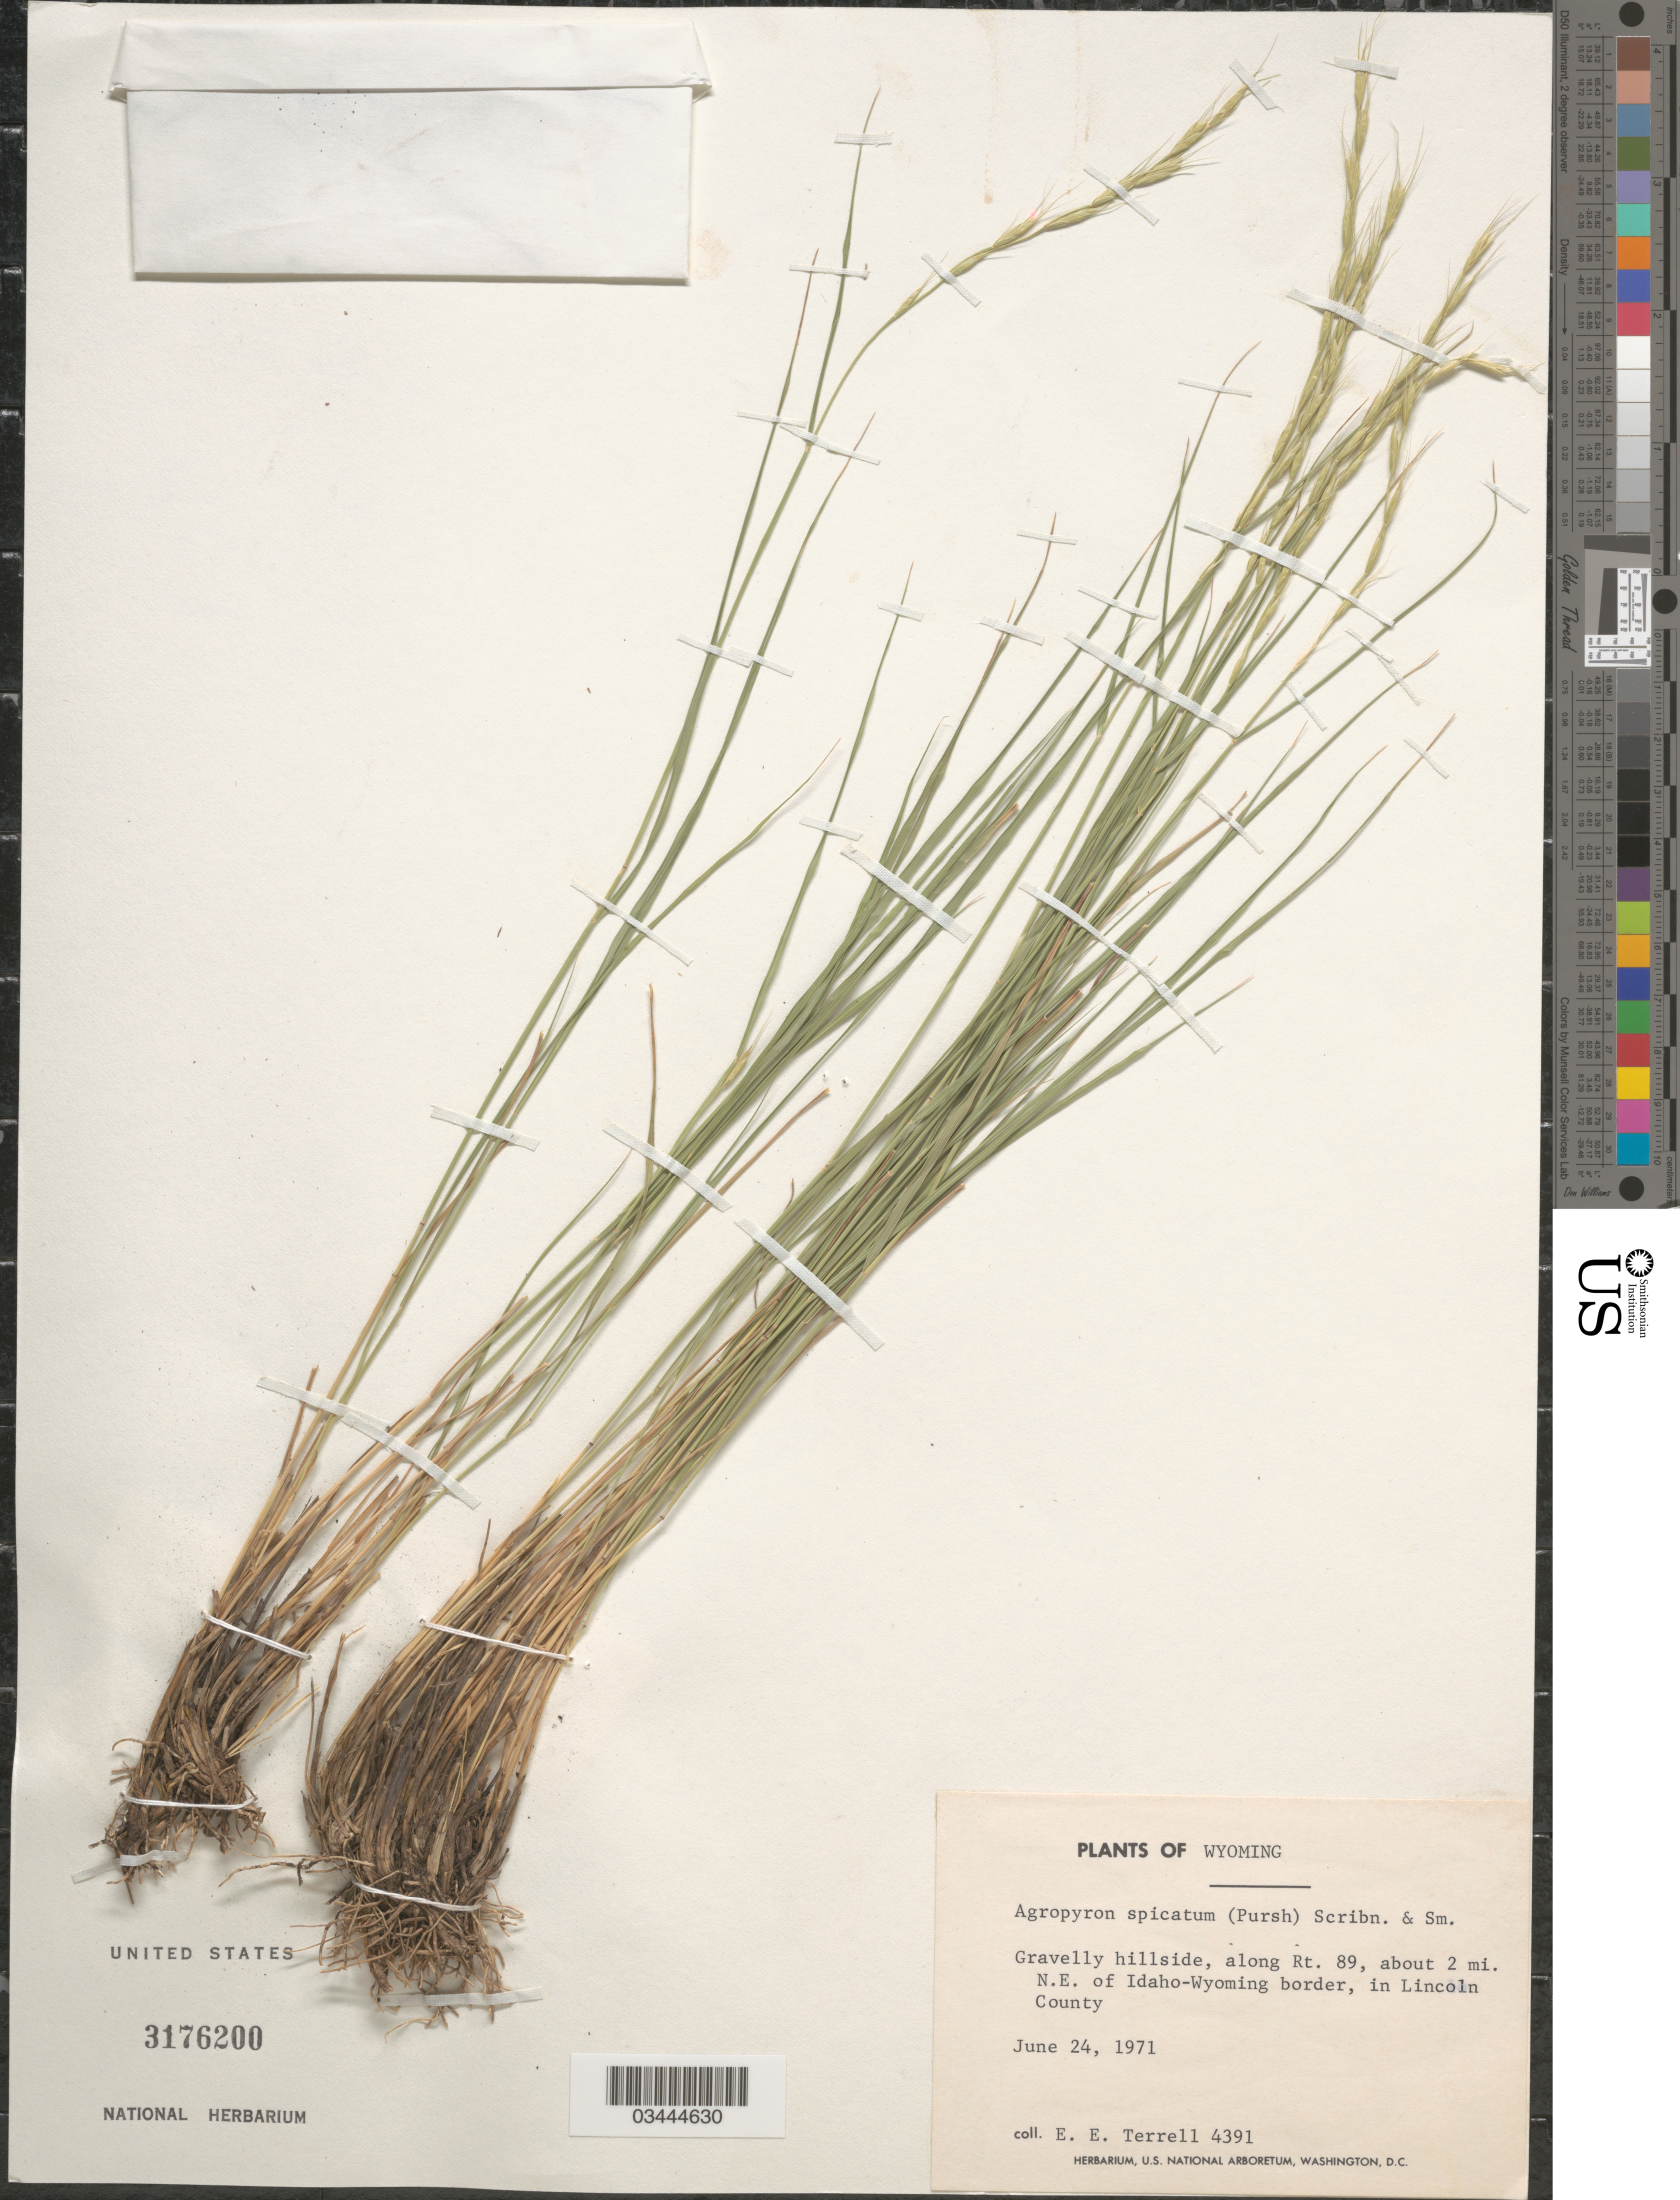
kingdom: Plantae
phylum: Tracheophyta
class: Liliopsida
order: Poales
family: Poaceae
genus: Pseudoroegneria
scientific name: Pseudoroegneria spicata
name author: (Pursh) Á. Löve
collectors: E. E. Terrell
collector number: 4391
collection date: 1971-06-24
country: United States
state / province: Wyoming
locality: Gravelly hillside, along Rt. 89, about 2 mi. N.E. of Idaho-Wyoming border, in Lincoln County.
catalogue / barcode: US 3176200